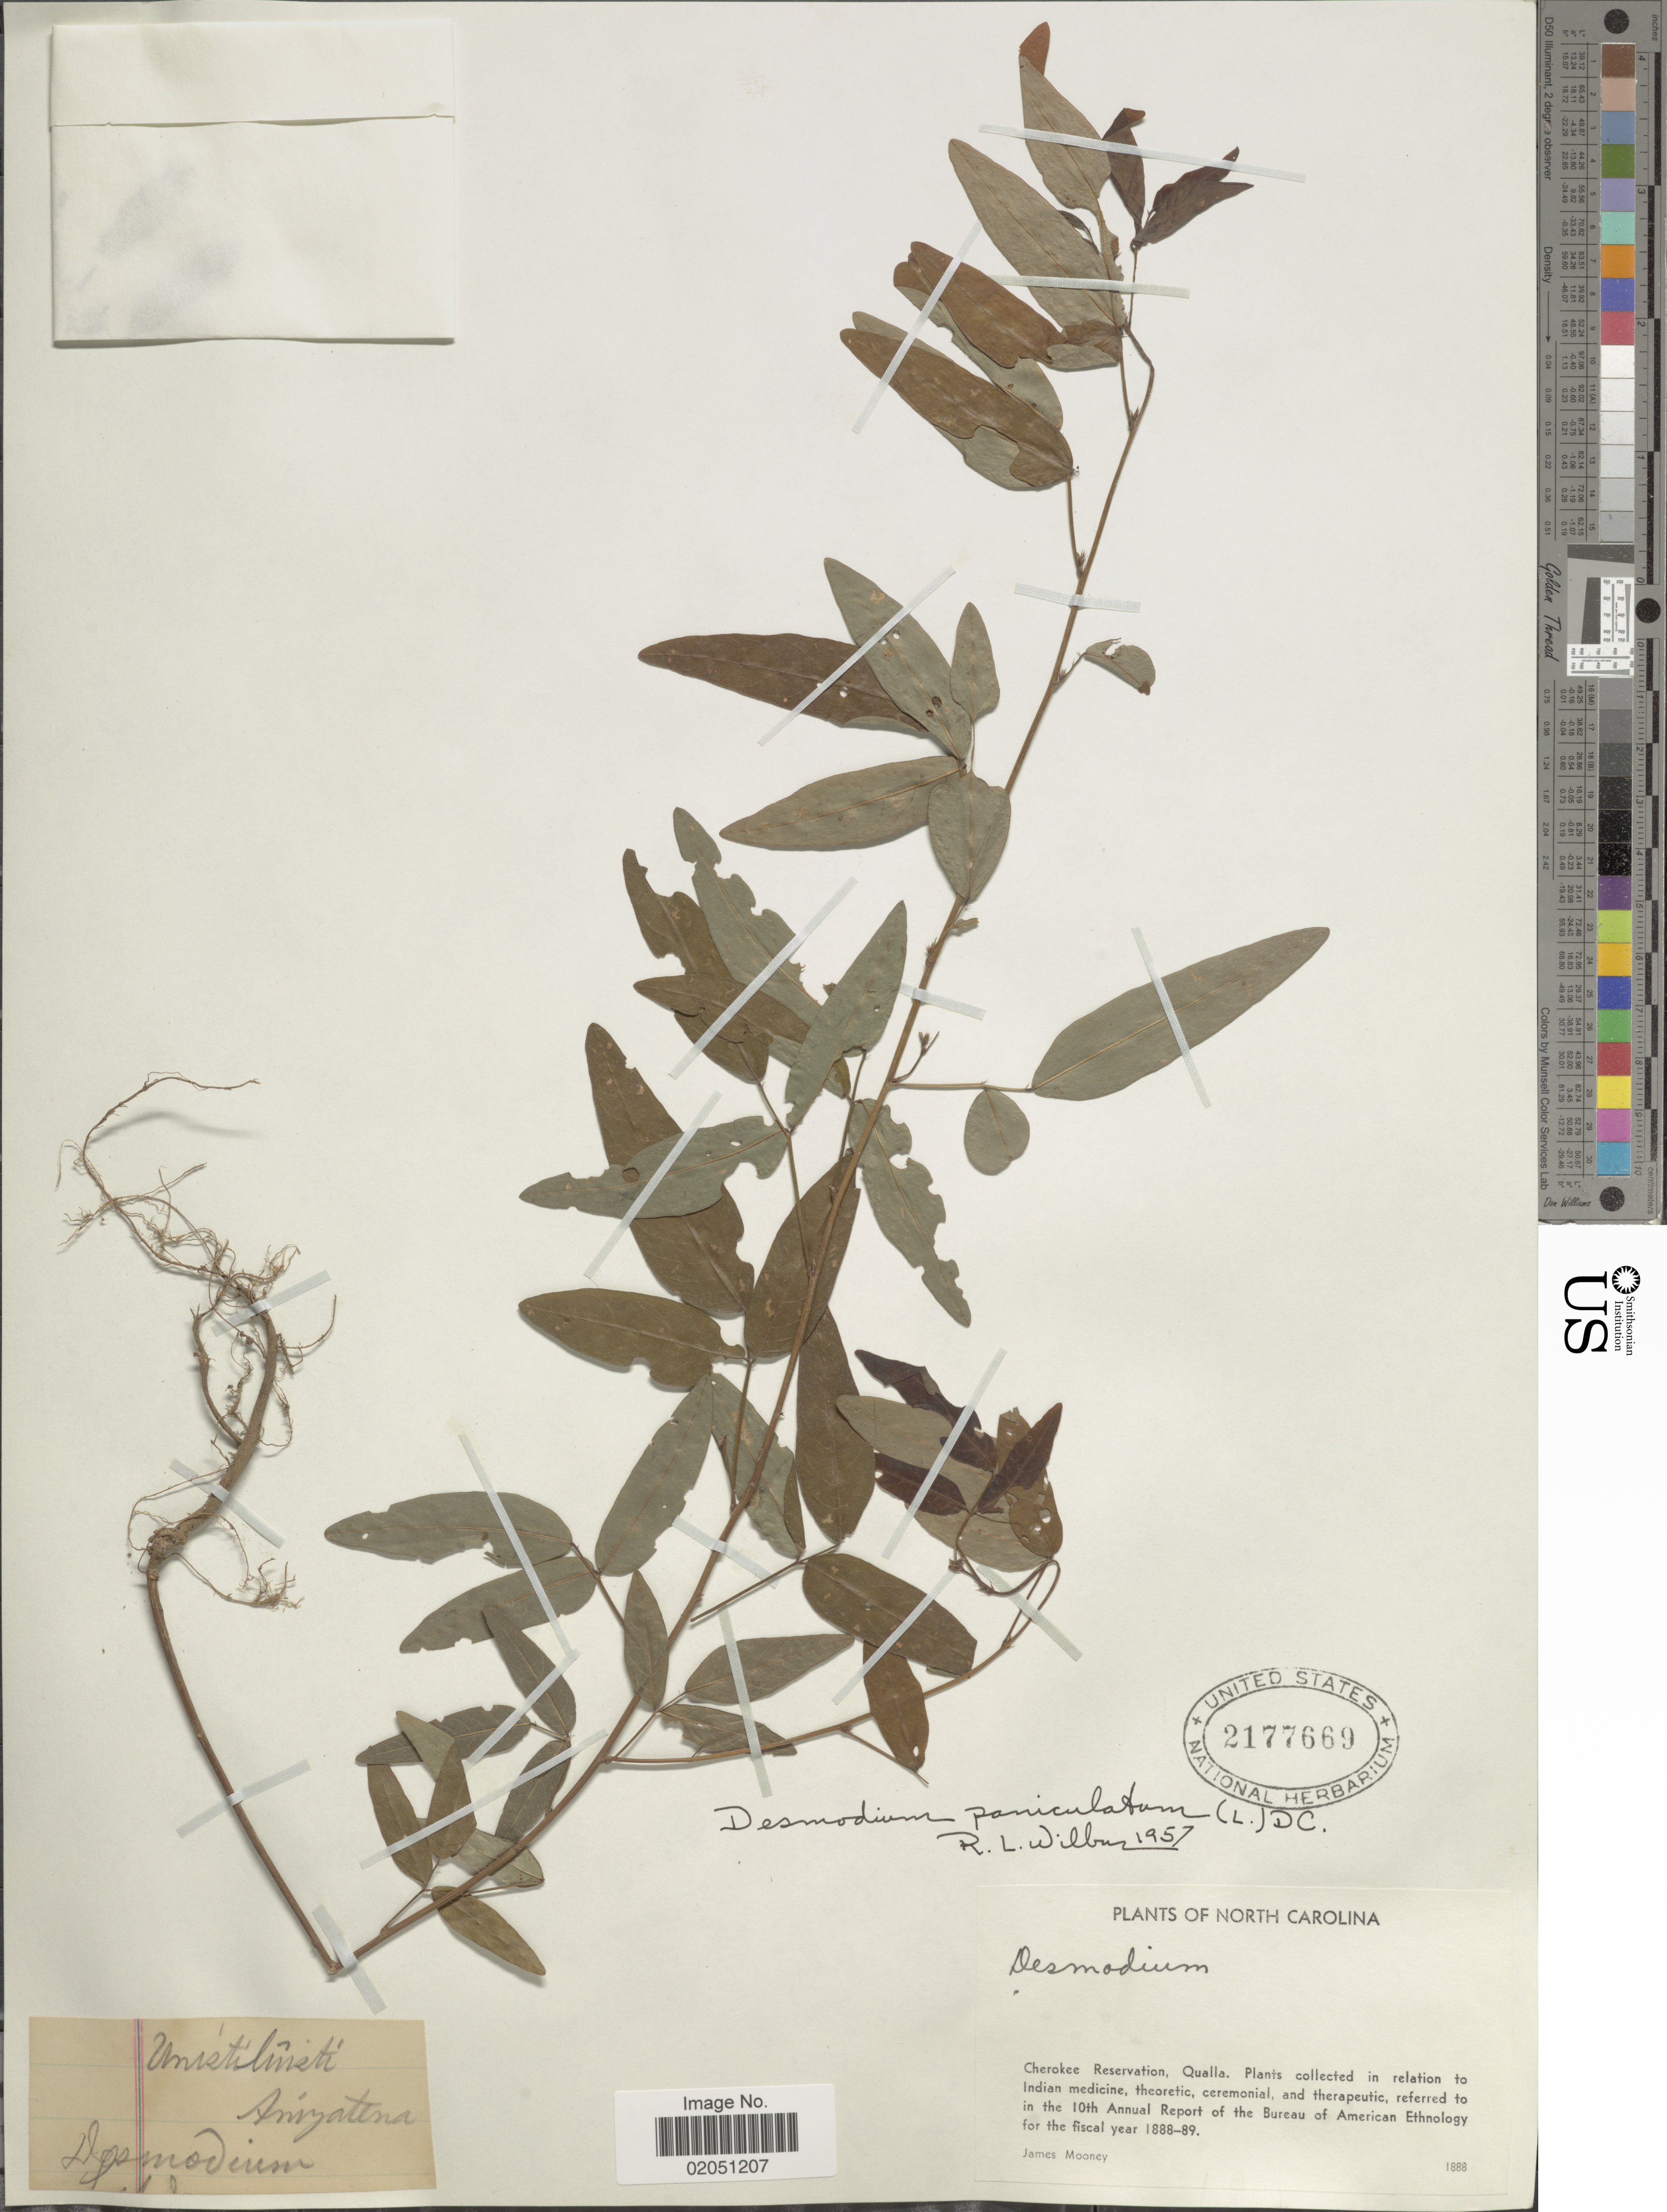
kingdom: Plantae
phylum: Tracheophyta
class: Magnoliopsida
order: Fabales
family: Fabaceae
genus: Desmodium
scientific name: Desmodium paniculatum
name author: (L.) DC.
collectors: J. Mooney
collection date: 1888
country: United States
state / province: North Carolina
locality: Cherokee Reservation, Qualla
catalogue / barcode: US 2177669